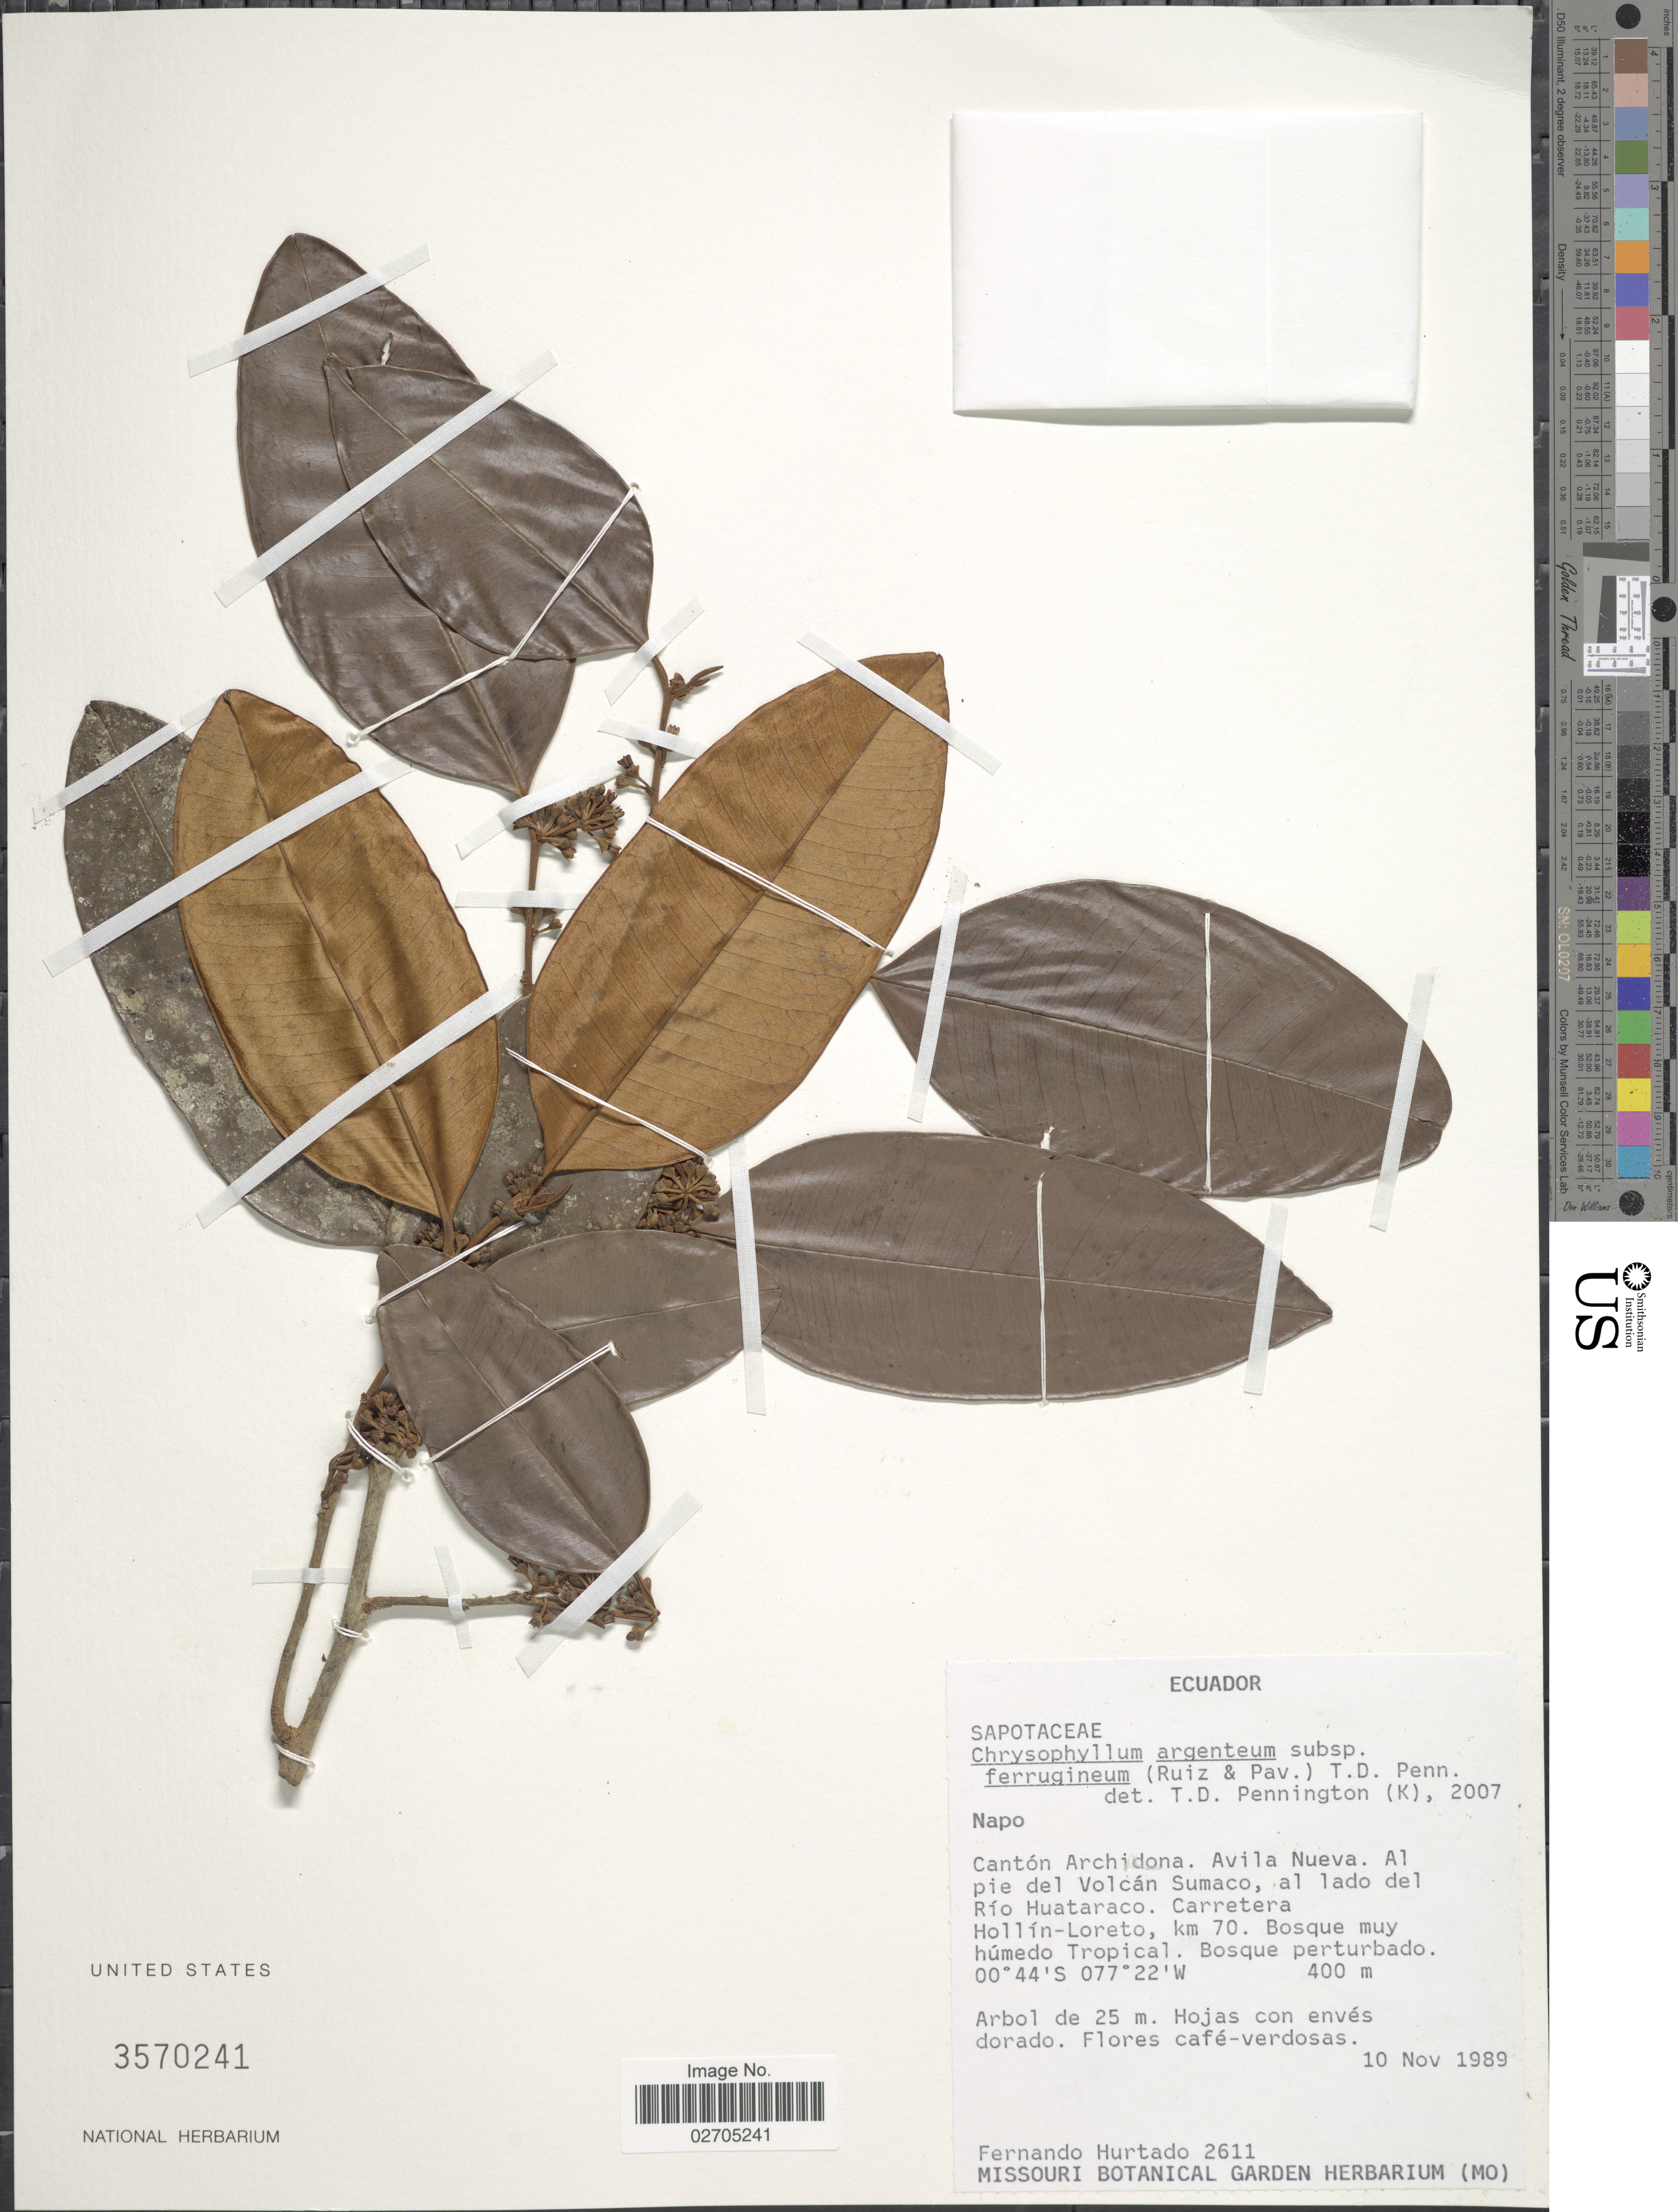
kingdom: Plantae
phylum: Tracheophyta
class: Magnoliopsida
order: Ericales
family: Sapotaceae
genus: Chrysophyllum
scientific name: Chrysophyllum argenteum subsp. ferrugineum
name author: (Ruiz & Pav.) T.D. Penn.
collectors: F. Hurtado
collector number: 2611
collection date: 1989-11-10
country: Ecuador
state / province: Napo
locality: Canton Archidona, Avila Nueva, al pie del Volcan Sumaco, al lado del Rio Huataraco, Carretera Hollin-Loreto, km. 70.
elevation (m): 400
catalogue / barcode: US 3570241